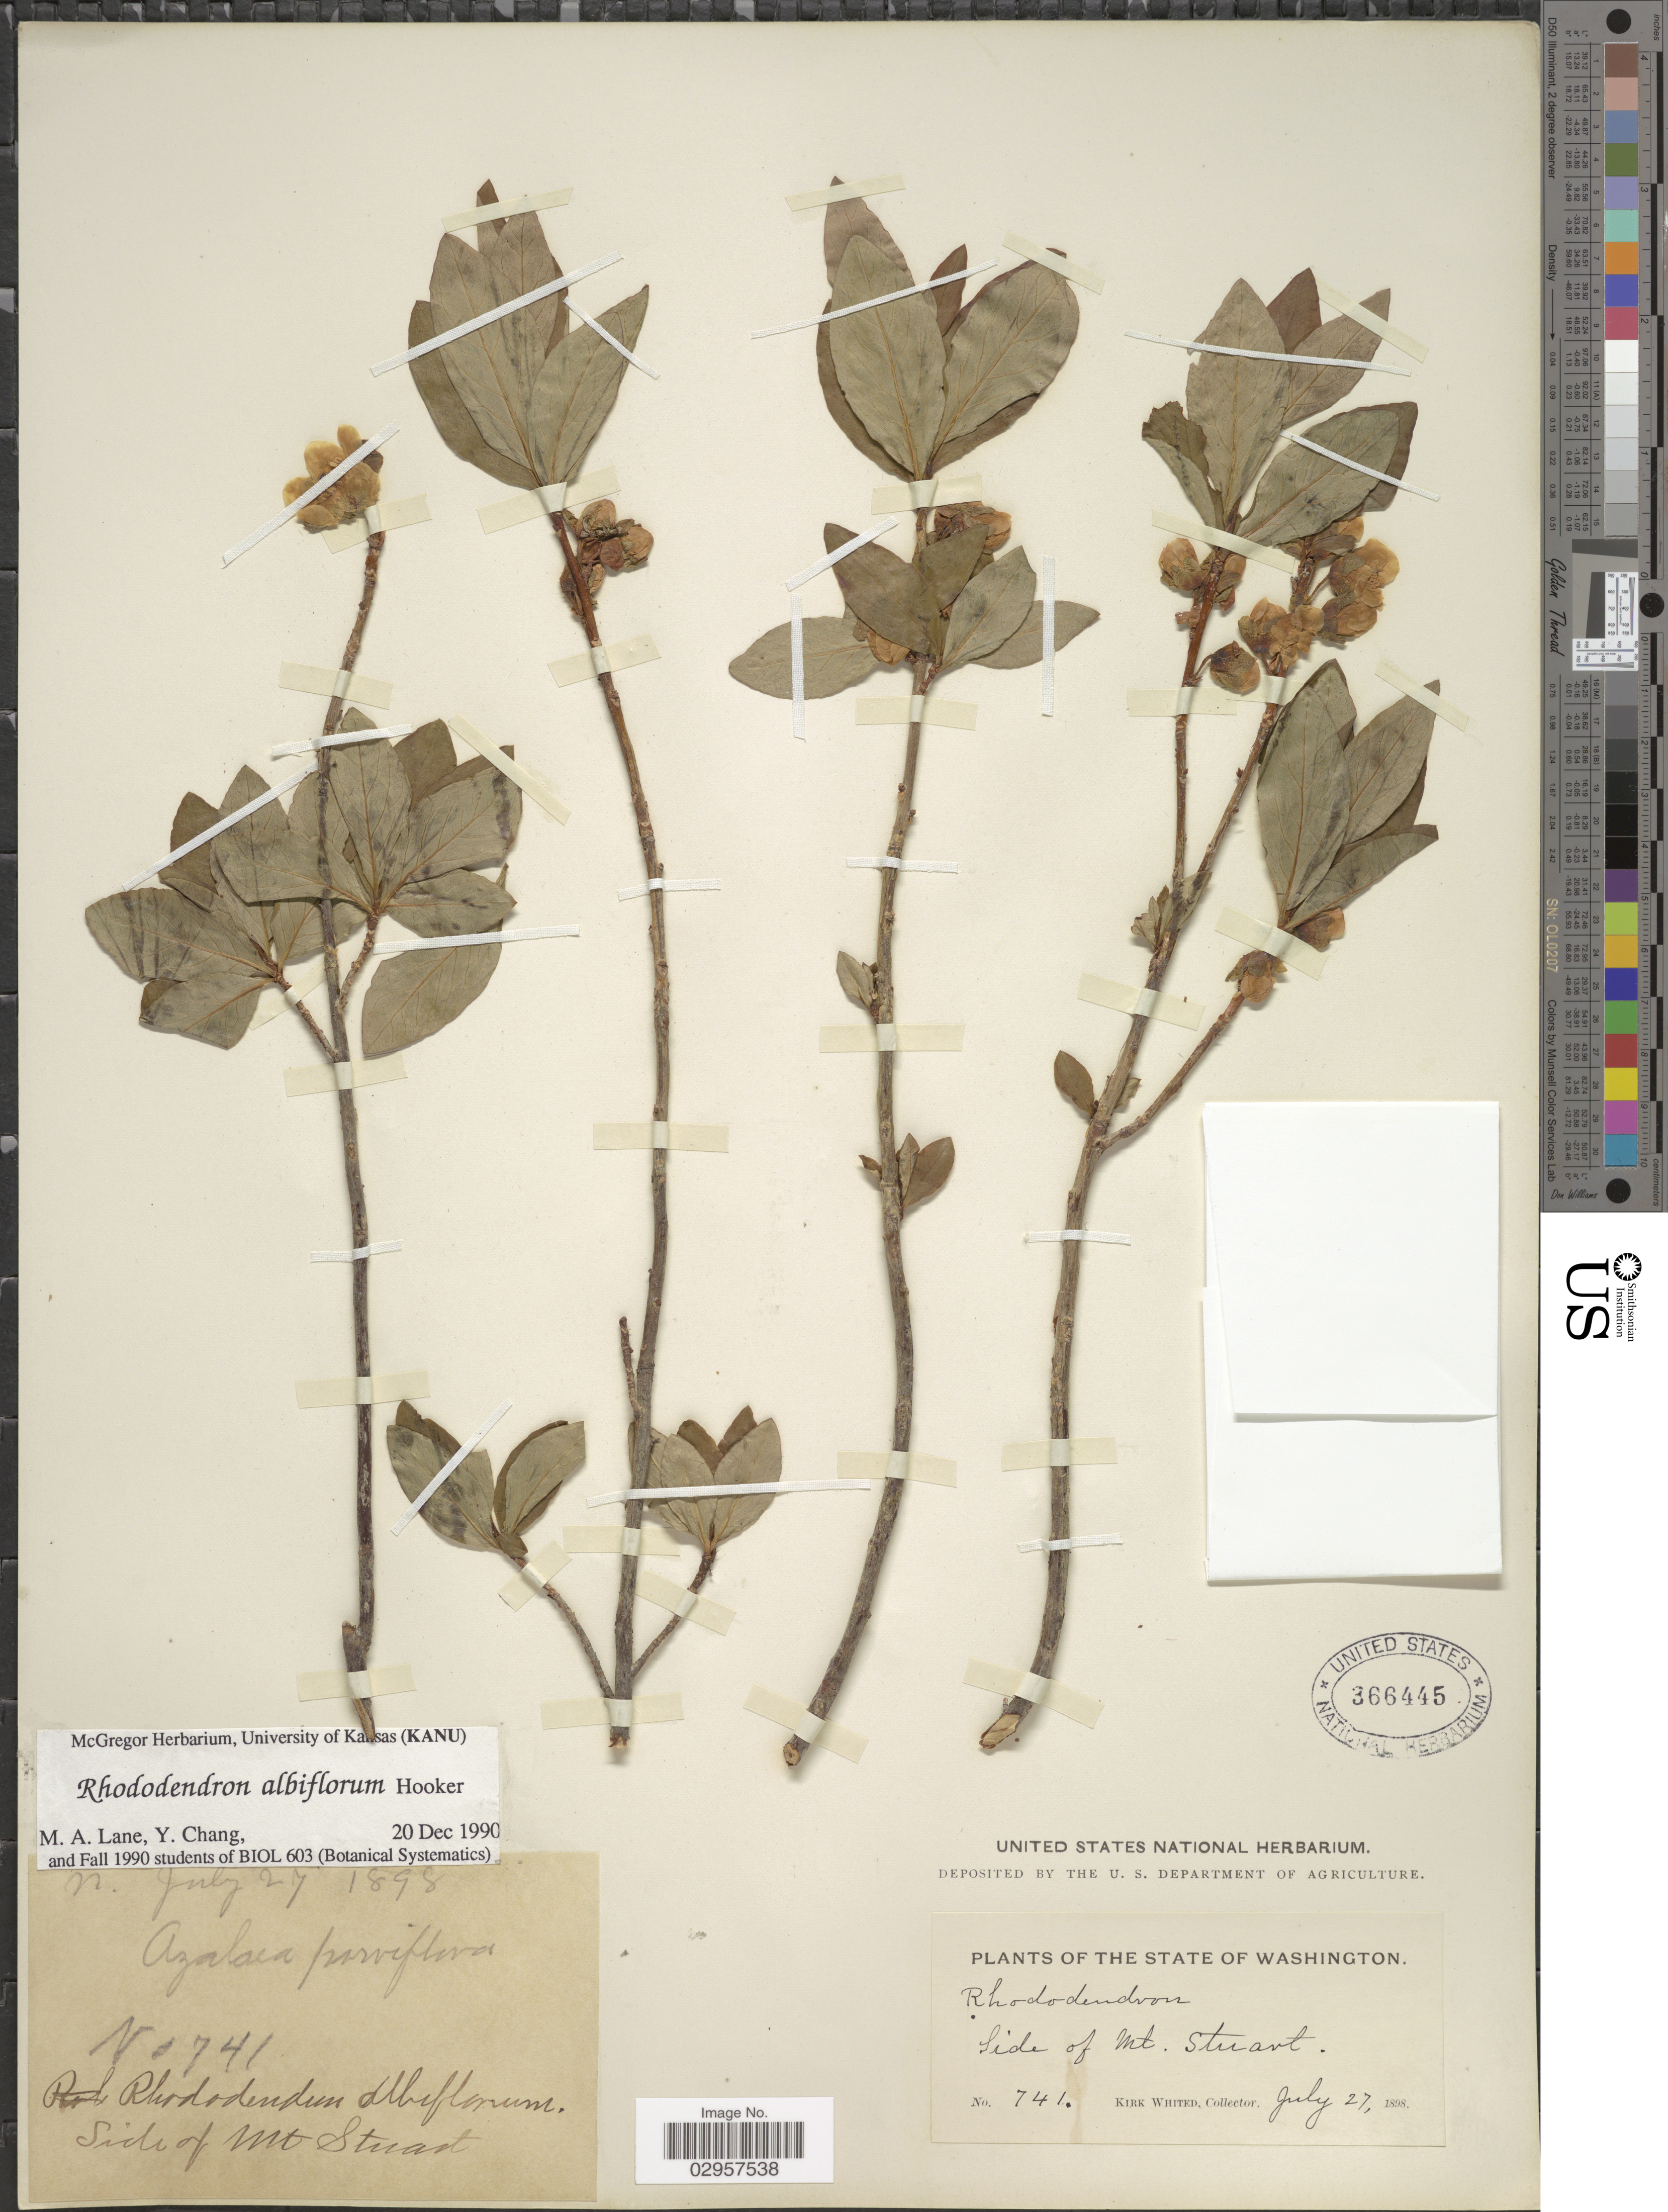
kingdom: Plantae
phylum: Tracheophyta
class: Magnoliopsida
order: Ericales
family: Ericaceae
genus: Rhododendron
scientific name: Rhododendron albiflorum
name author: Hook.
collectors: K. Whited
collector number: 741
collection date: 1898-07-27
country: United States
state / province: Washington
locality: Side of Mt. Stuart.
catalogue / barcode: US 366445